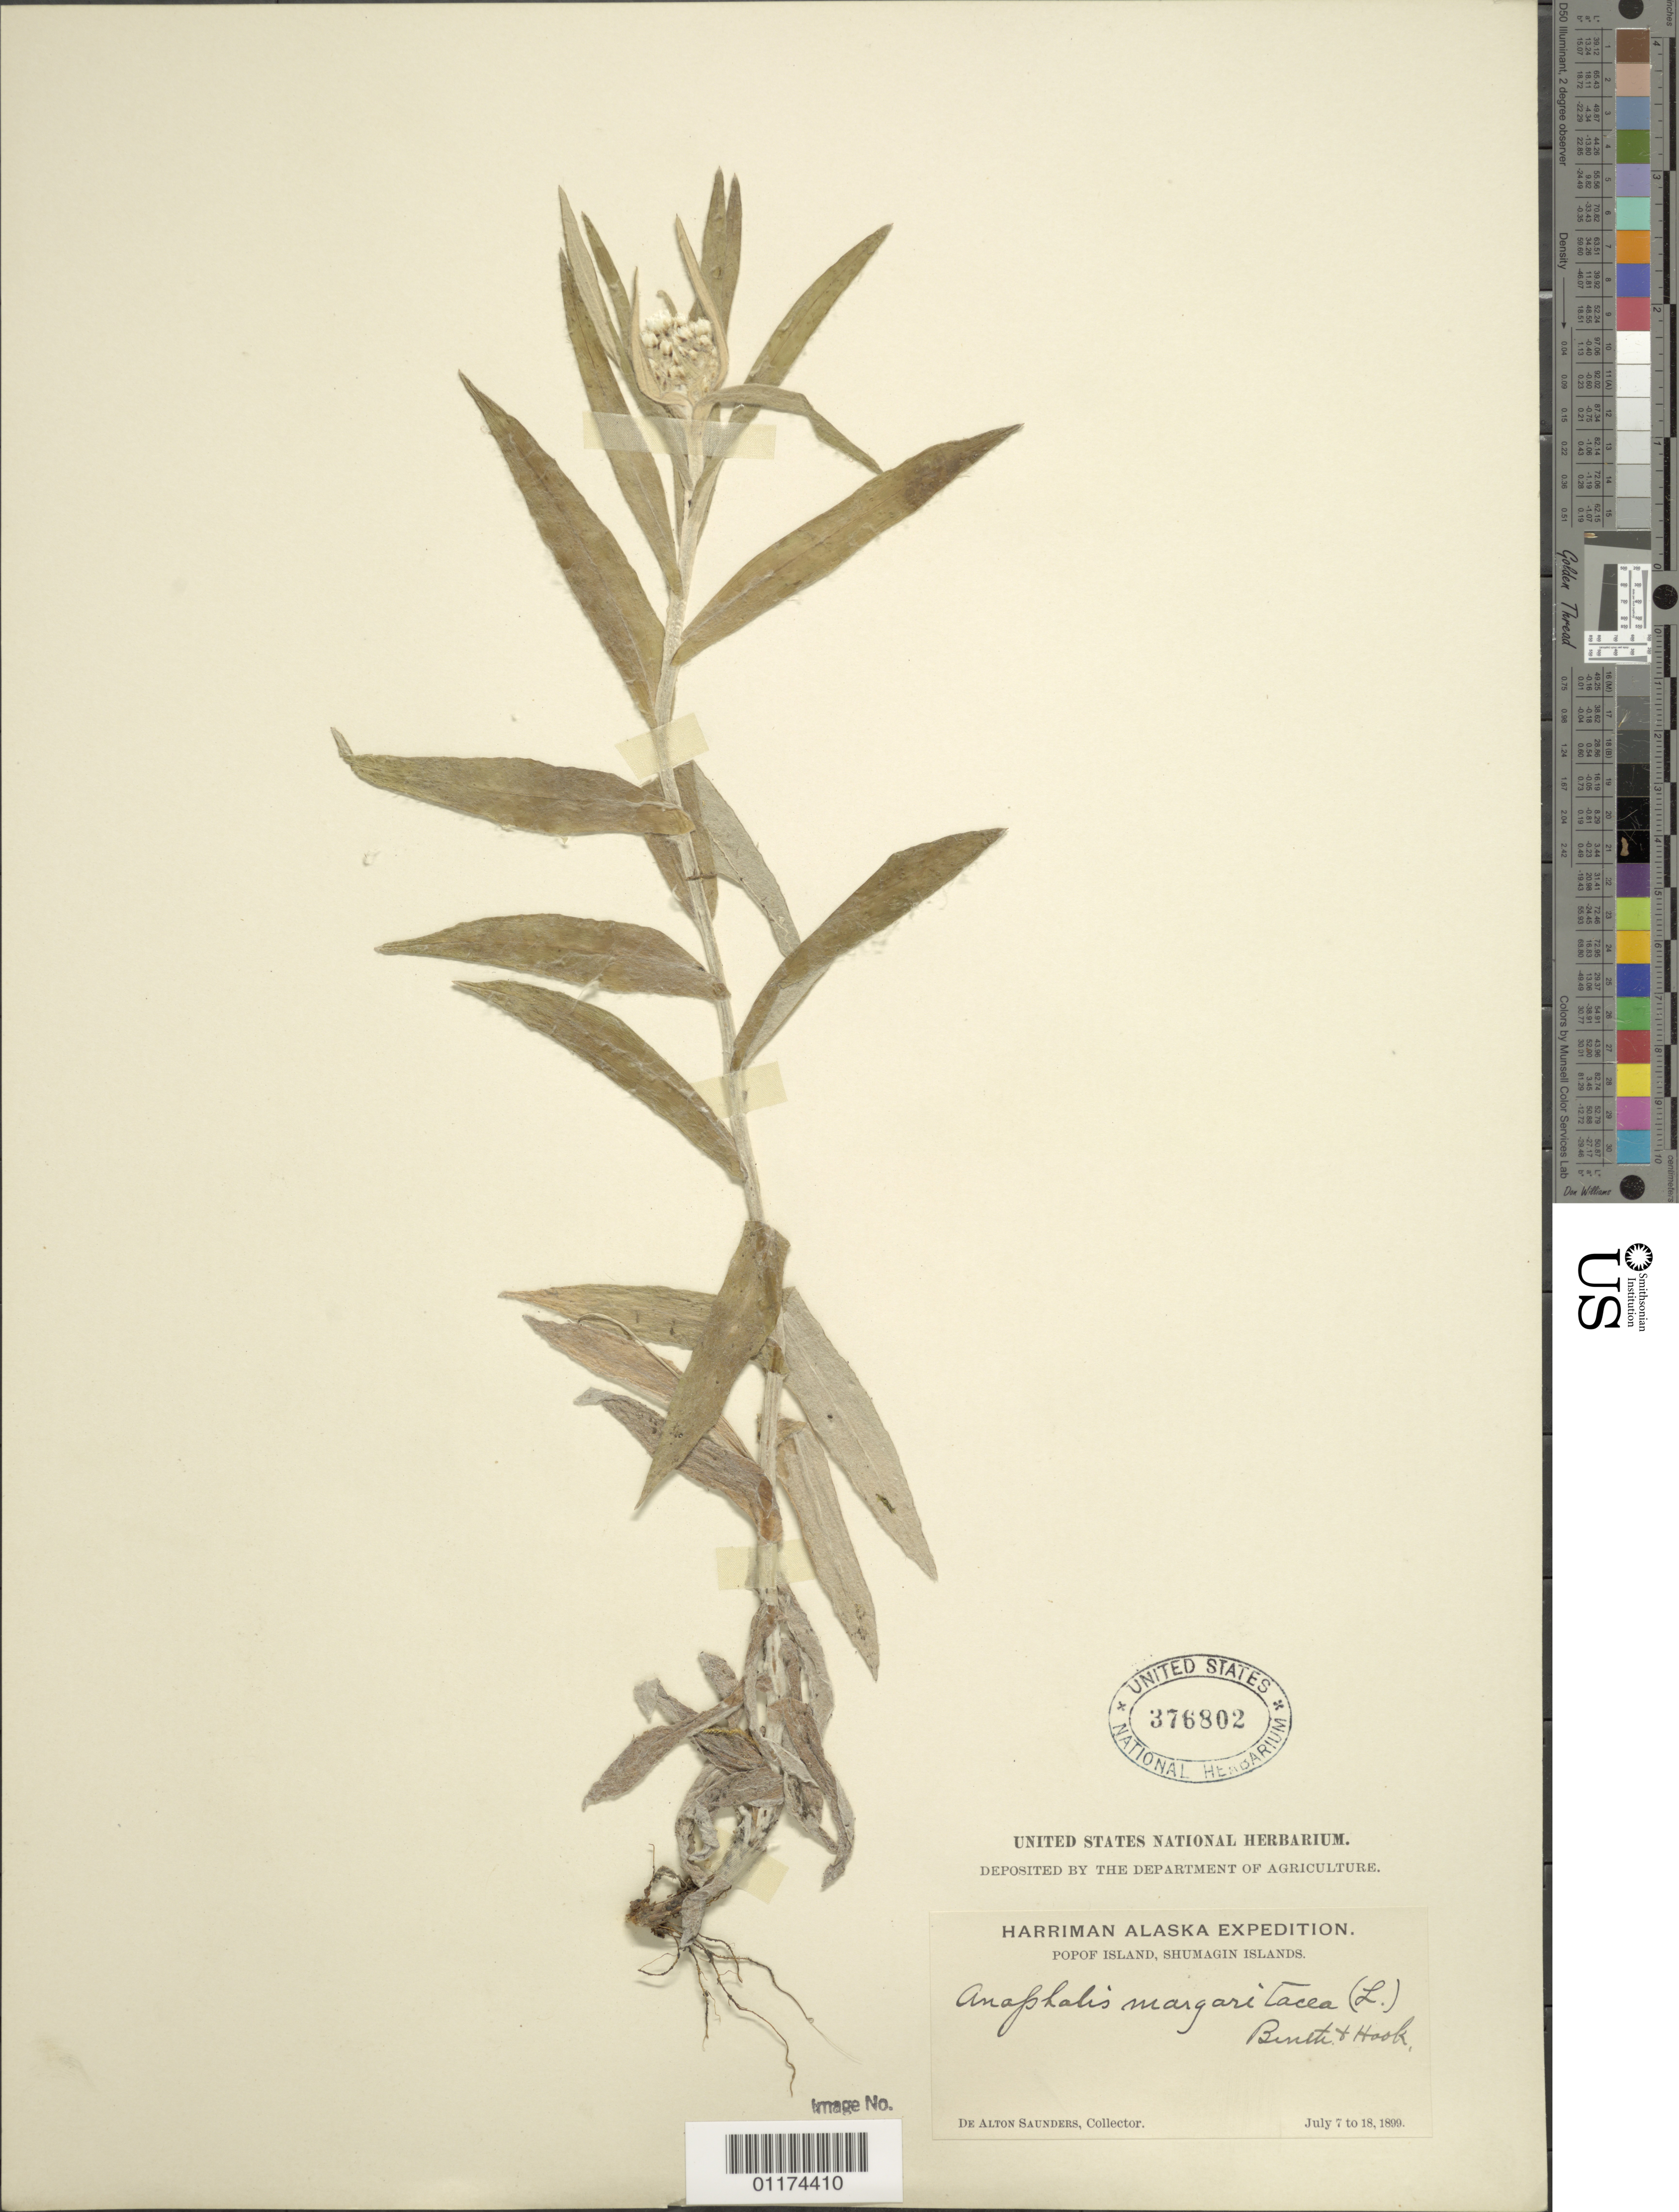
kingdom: Plantae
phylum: Tracheophyta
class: Magnoliopsida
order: Asterales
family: Asteraceae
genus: Anaphalis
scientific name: Anaphalis margaritacea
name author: (L.) Benth. & Hook. f.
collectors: T. C. Kincaid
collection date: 1899-07-07/1899-07-18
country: United States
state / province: Alaska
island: Shumagin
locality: Popof Island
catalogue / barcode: US 376802